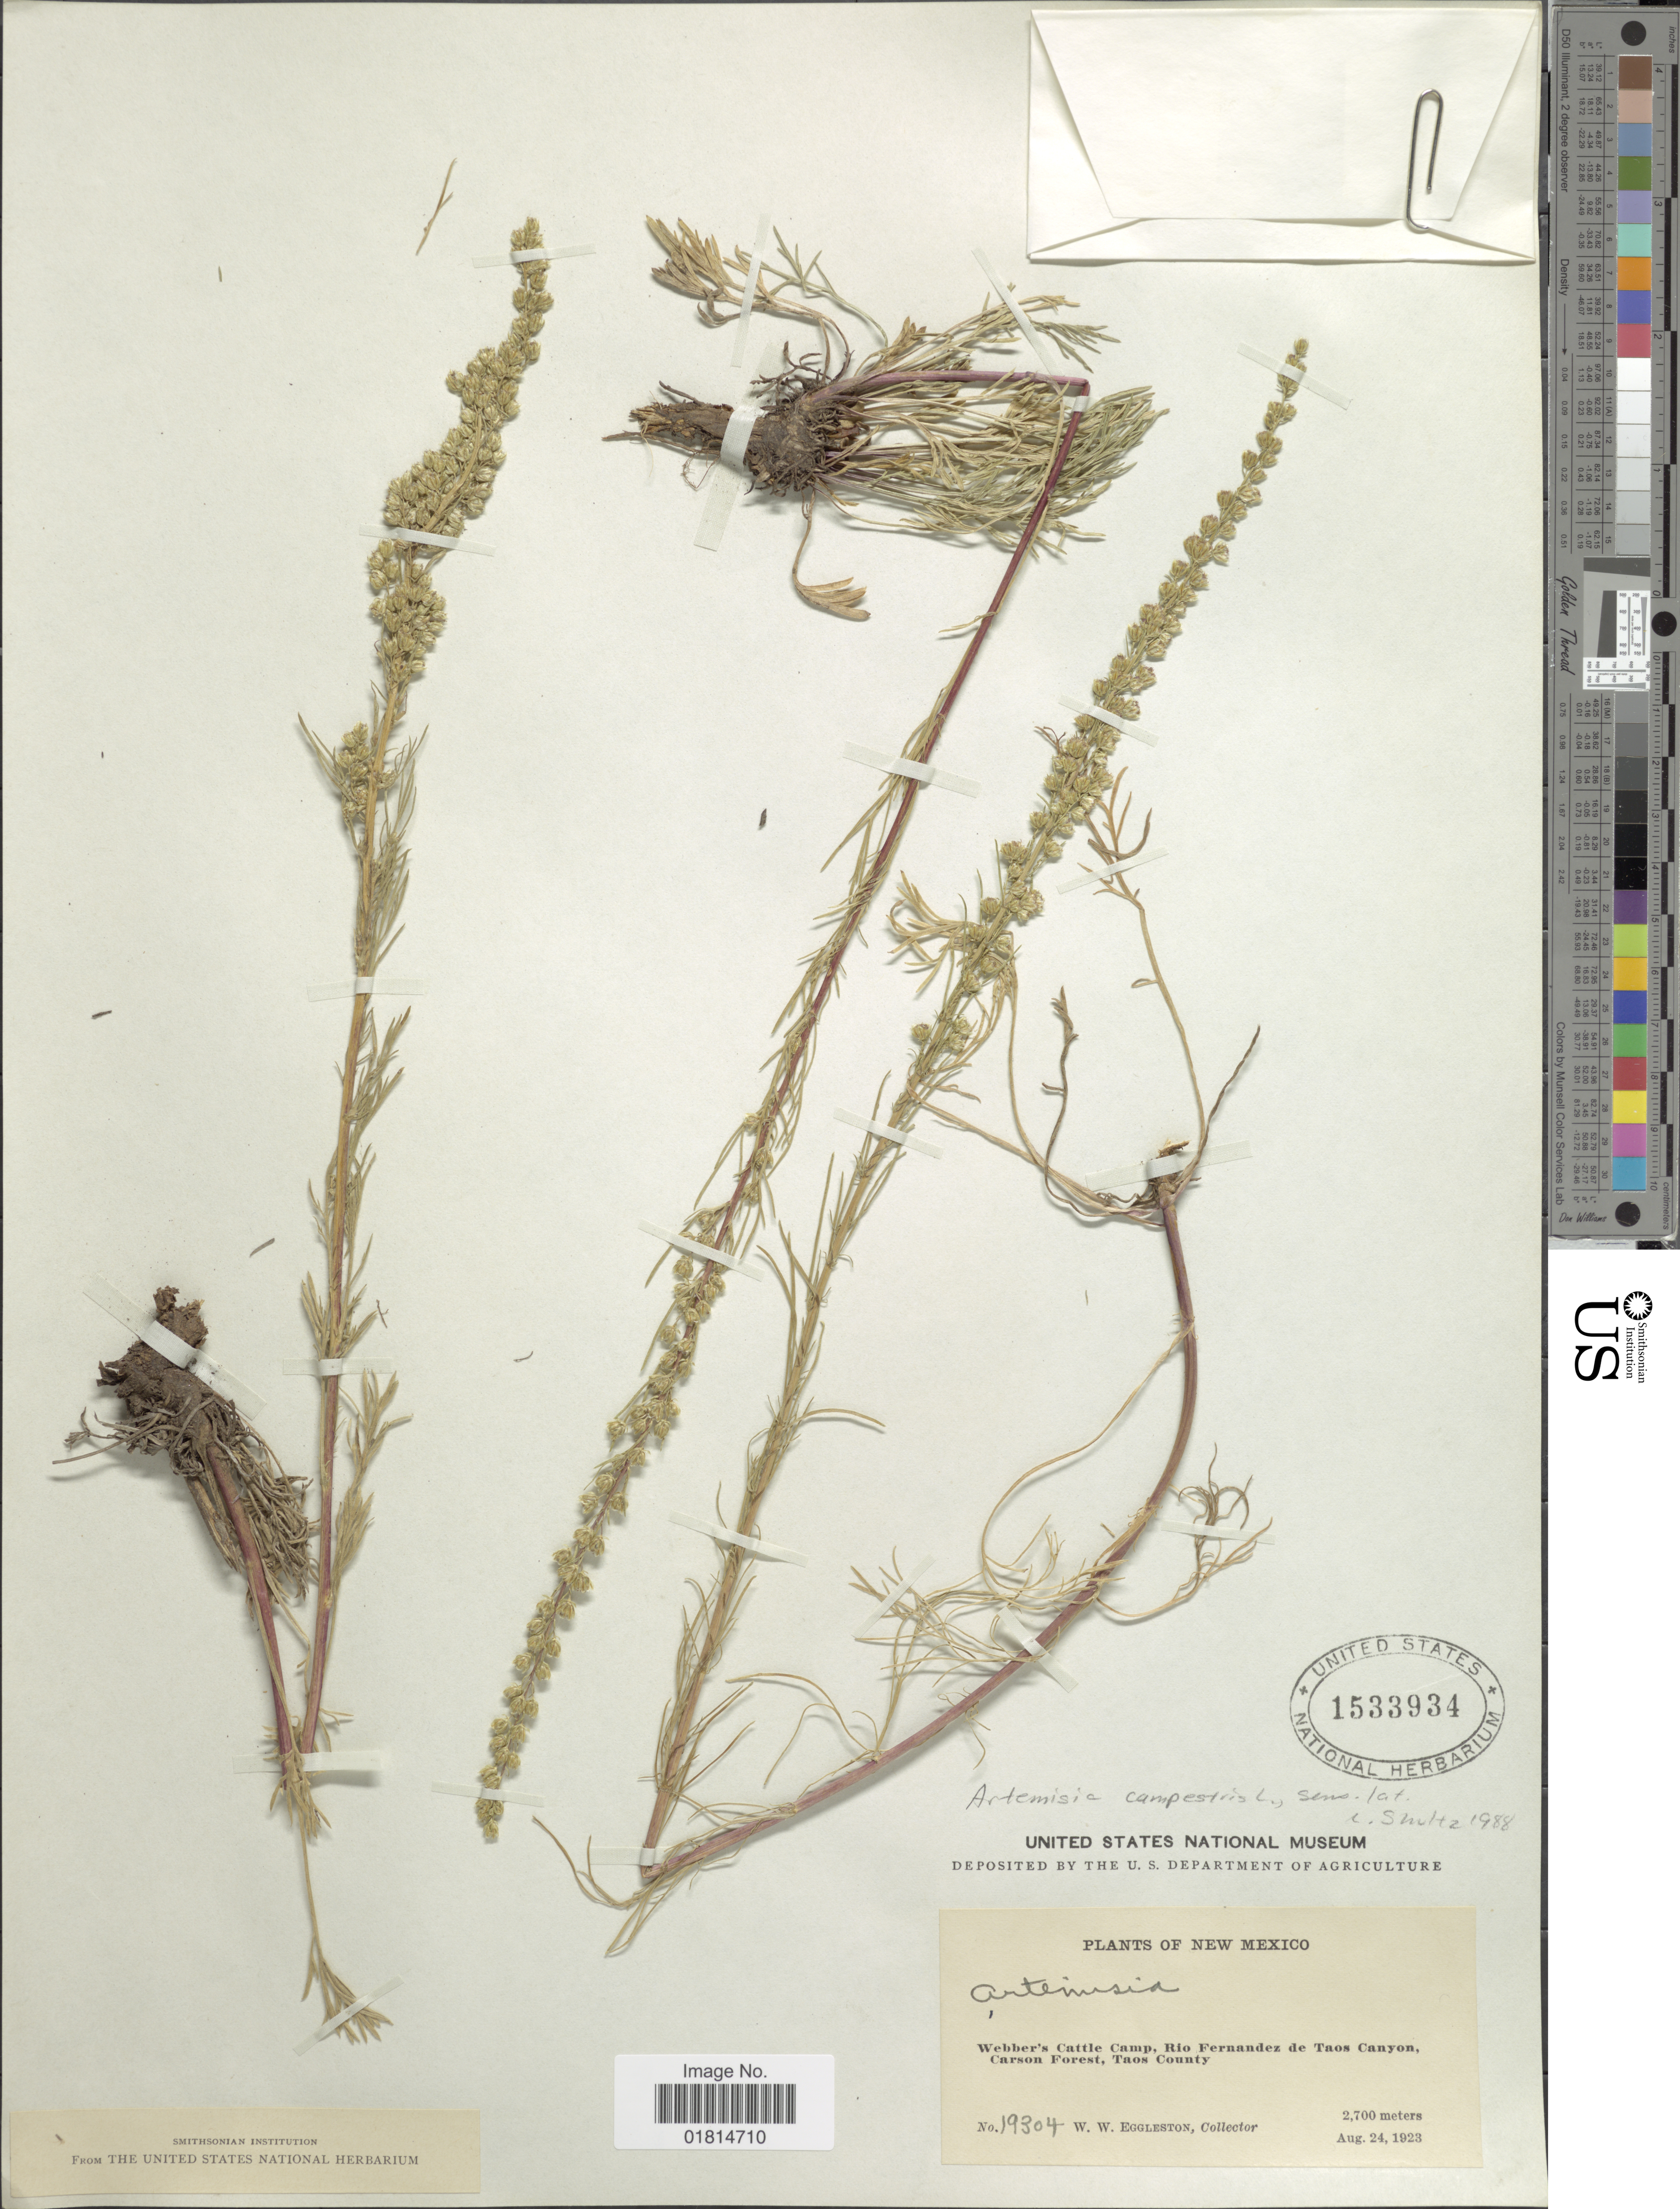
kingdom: Plantae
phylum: Tracheophyta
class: Magnoliopsida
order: Asterales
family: Asteraceae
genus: Artemisia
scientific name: Artemisia campestris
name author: L.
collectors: W. W. Eggleston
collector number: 19304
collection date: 1923-08-24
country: United States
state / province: New Mexico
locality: Webber's Cattle Camp, Rio Fernandez de Taos Canyon, Carson Forest, Taos County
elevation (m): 2700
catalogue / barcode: US 1533934